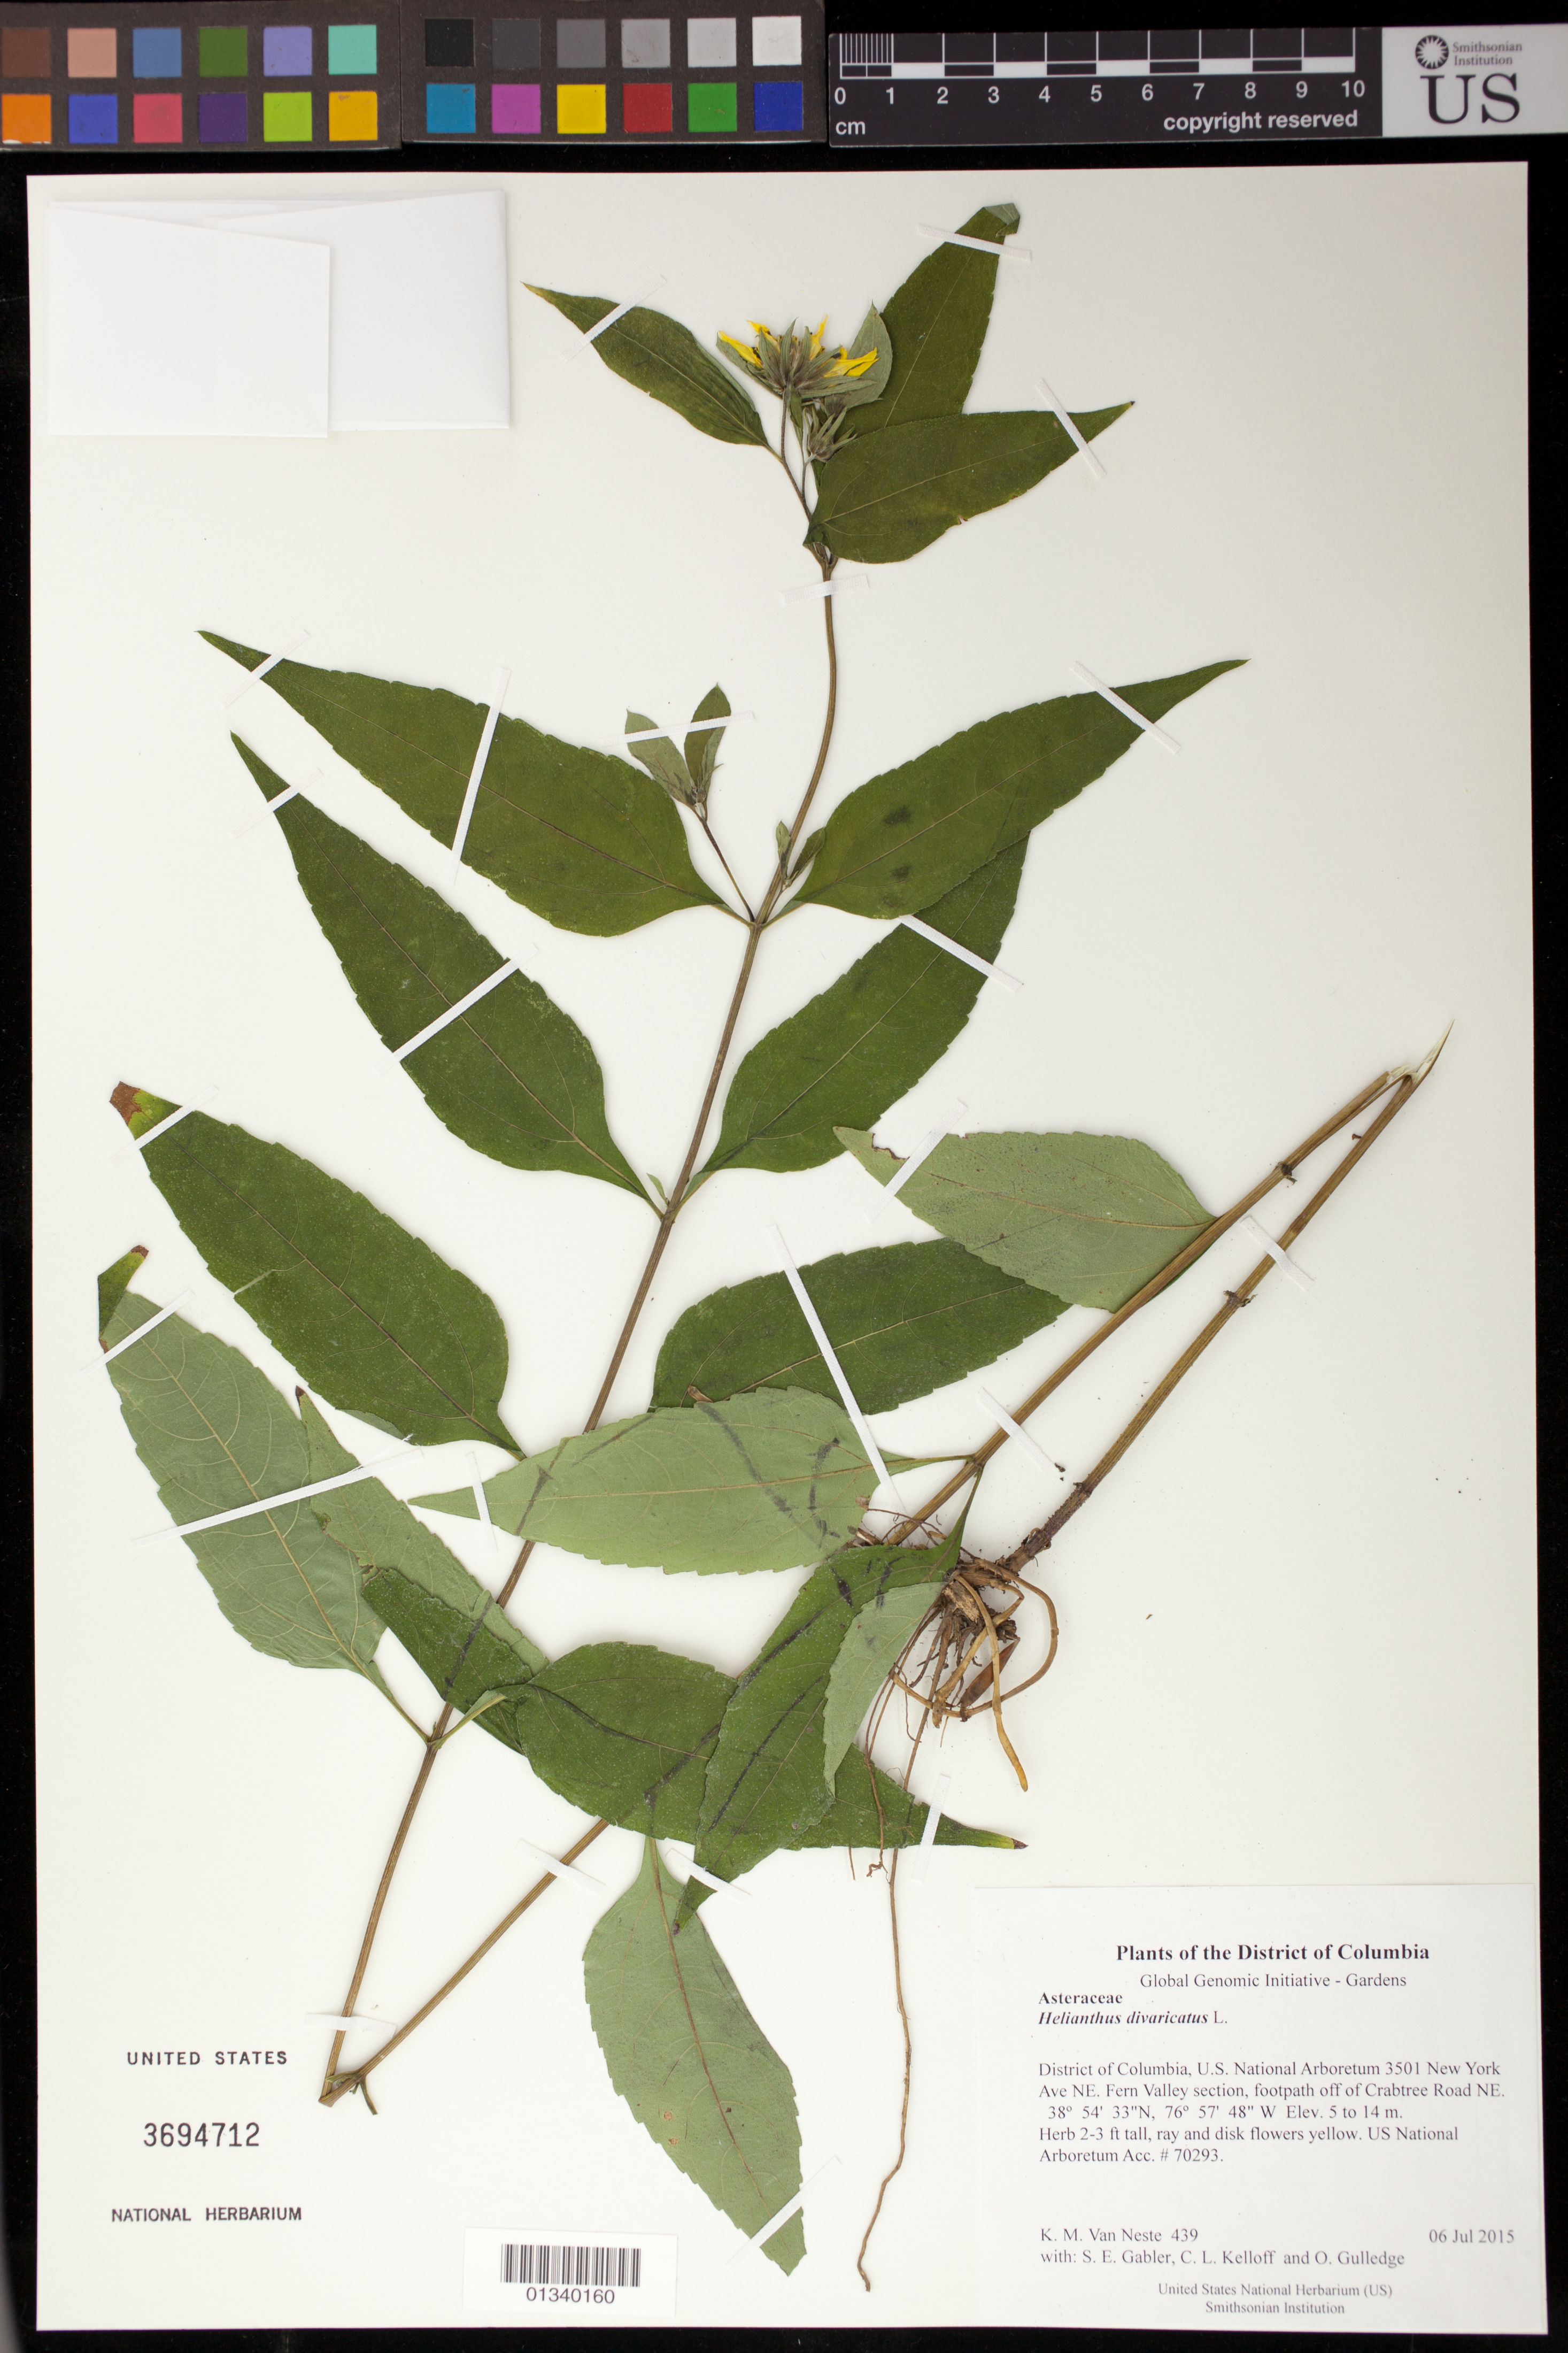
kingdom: Plantae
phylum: Tracheophyta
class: Magnoliopsida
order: Asterales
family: Asteraceae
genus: Helianthus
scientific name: Helianthus divaricatus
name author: L.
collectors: K. M. Van Neste, S. E. Gabler, C. L. Kelloff & O. Gulledge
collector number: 439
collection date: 2015-07-06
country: United States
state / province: District of Columbia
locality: U.S. National Arboretum 3501 New York Ave NE. Fern Valley section, footpath off of Crabtree Road NE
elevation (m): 5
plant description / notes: Helianthus divaricatus NATIONAL ARBORETUM PROVENANCE INFO: USNA ACCESSION: 70293 RECEIVED: Helianthus divaricatusseed8/8/2000 PROVENANCE CODE: W FULL PROVENANCE: collected directly from wild; origin known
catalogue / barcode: US 3694712